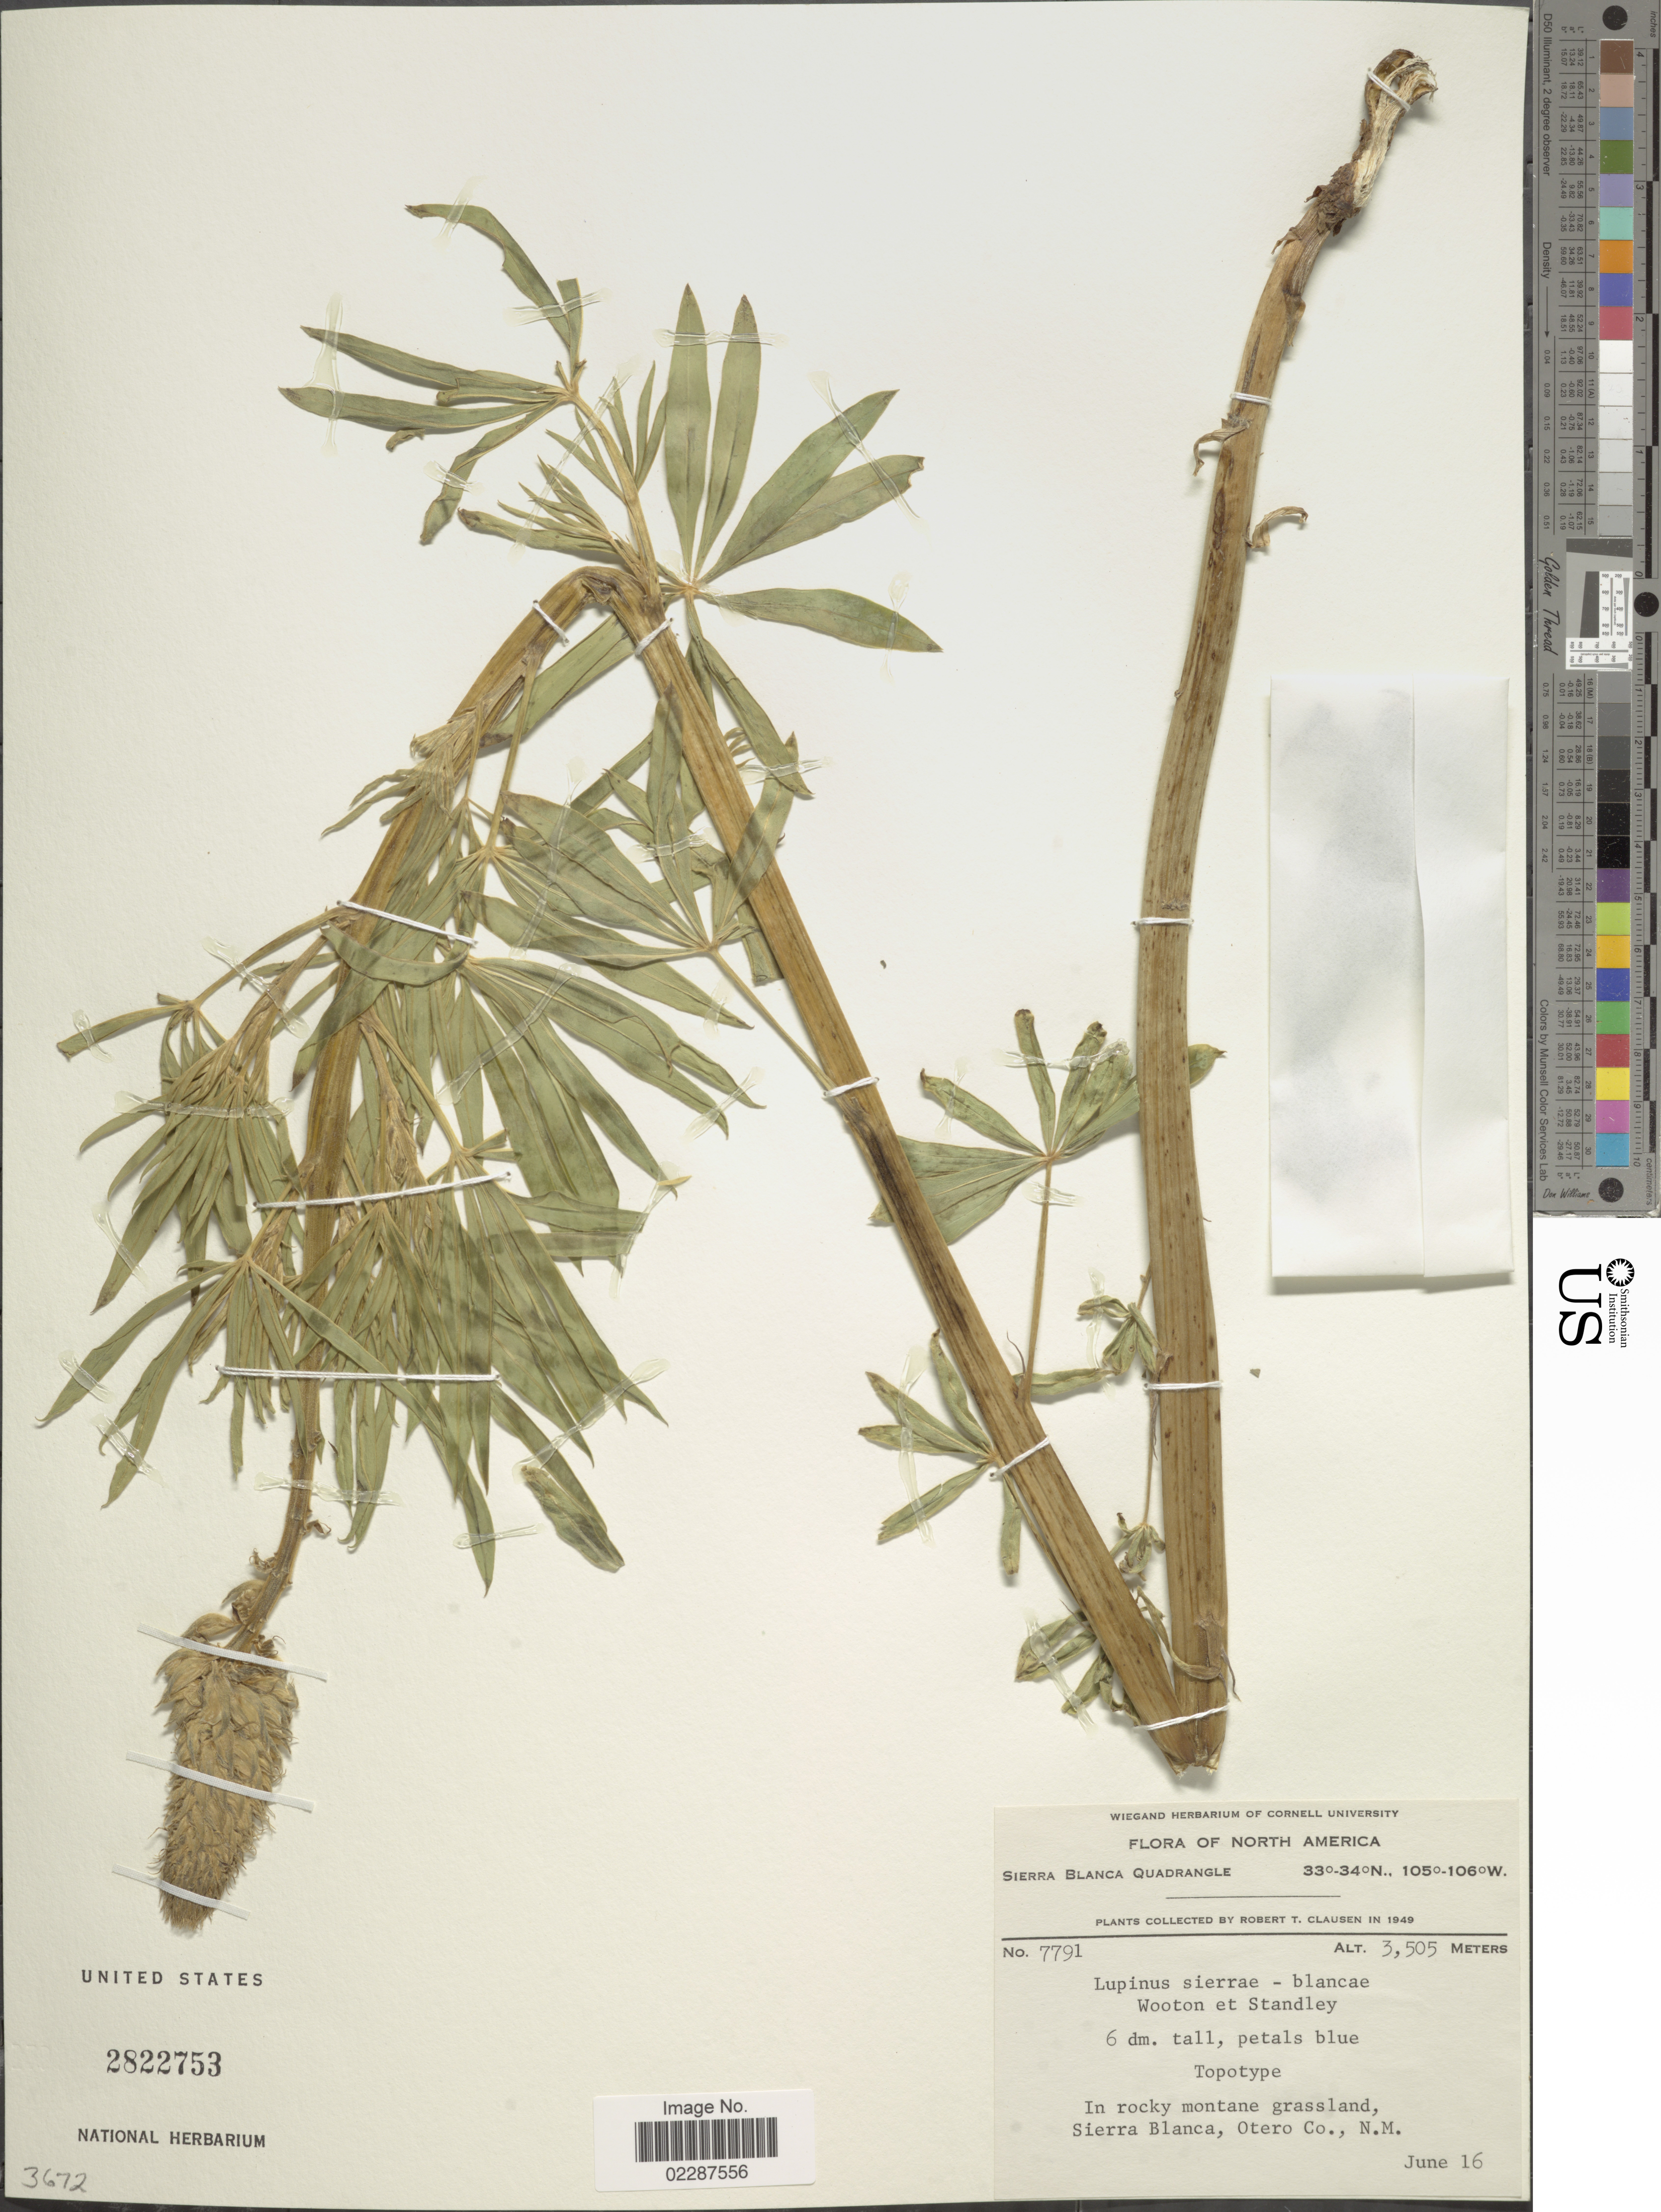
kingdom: Plantae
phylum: Tracheophyta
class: Magnoliopsida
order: Fabales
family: Fabaceae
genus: Lupinus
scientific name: Lupinus sierrae-blancae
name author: Wooton & Standl.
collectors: R. T. Clausen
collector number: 7791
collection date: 1949-06-16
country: United States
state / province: New Mexico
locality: Sierra Blanca Quadrangle, in rocky montane grassland, Sierra Blanca, Otero Co., N.M.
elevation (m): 3505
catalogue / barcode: US 2822753